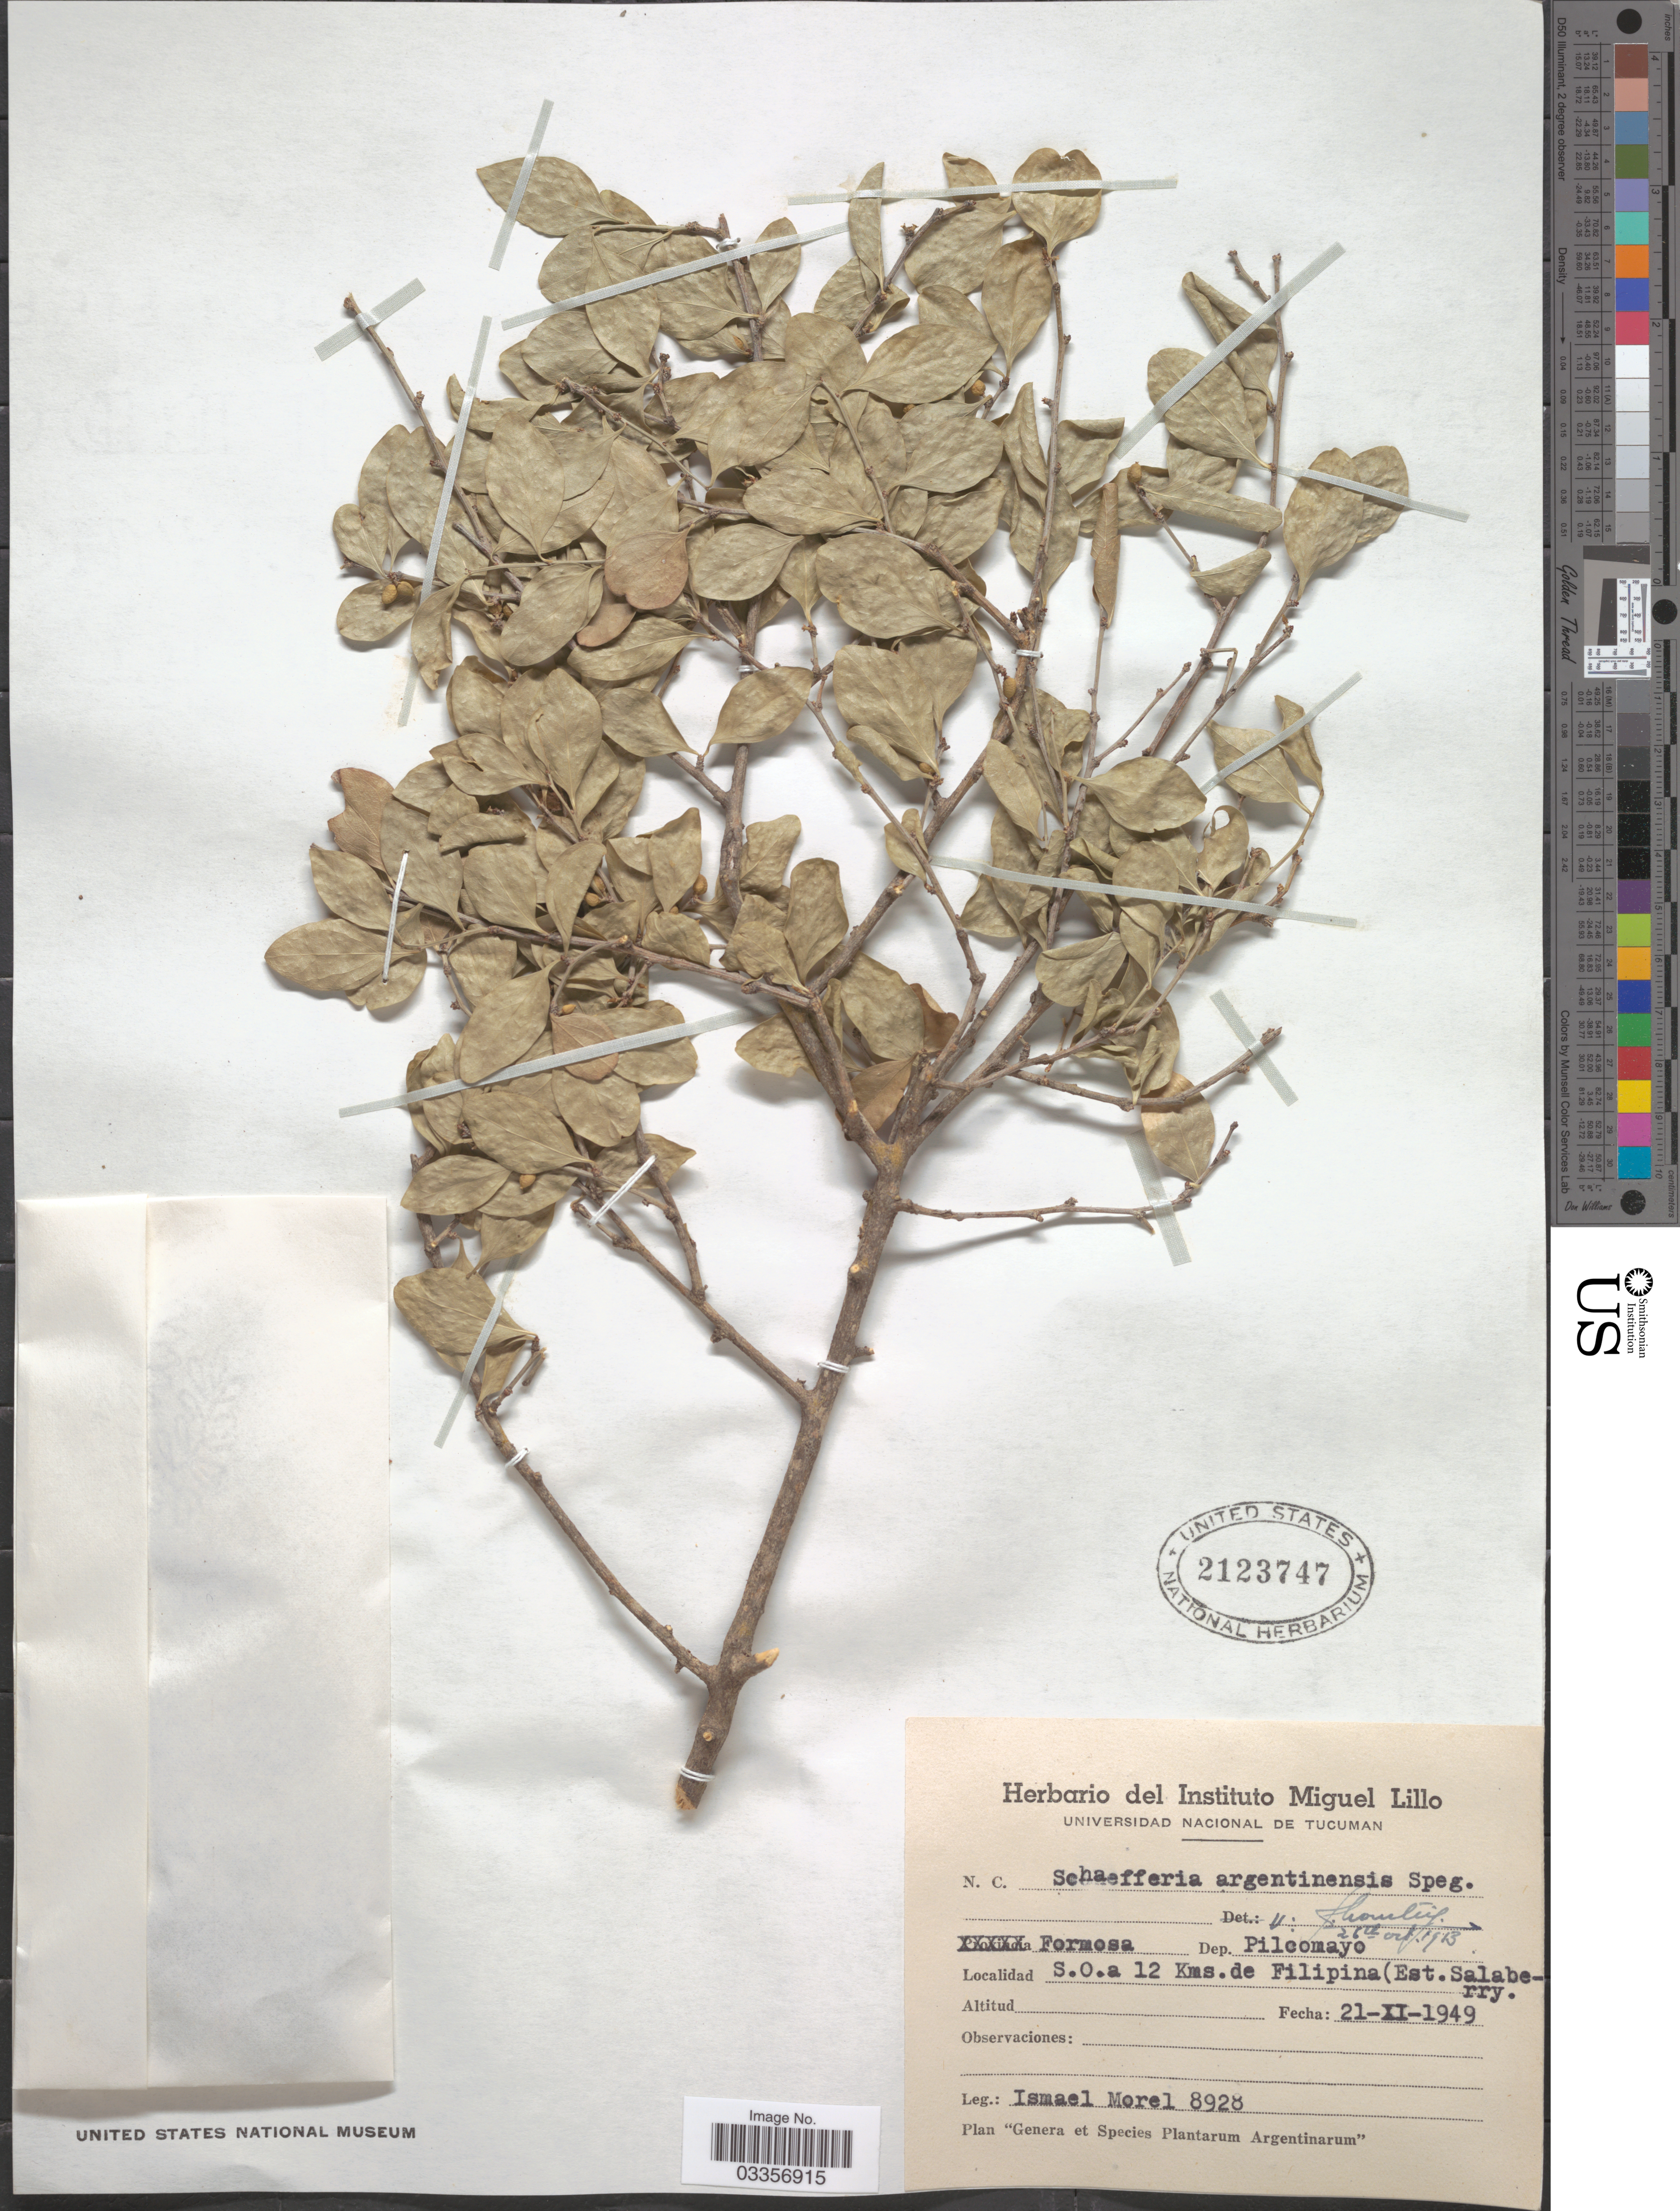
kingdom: Plantae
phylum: Tracheophyta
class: Magnoliopsida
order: Celastrales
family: Celastraceae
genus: Schaefferia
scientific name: Schaefferia argentinensis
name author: Speg.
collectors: I. Morel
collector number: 8928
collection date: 1949-11-21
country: Argentina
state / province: Formosa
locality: Dep. Pilcomayo. S.O. a 12 Kms. de Filipina (Est. Salaberry).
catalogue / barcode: US 2123747